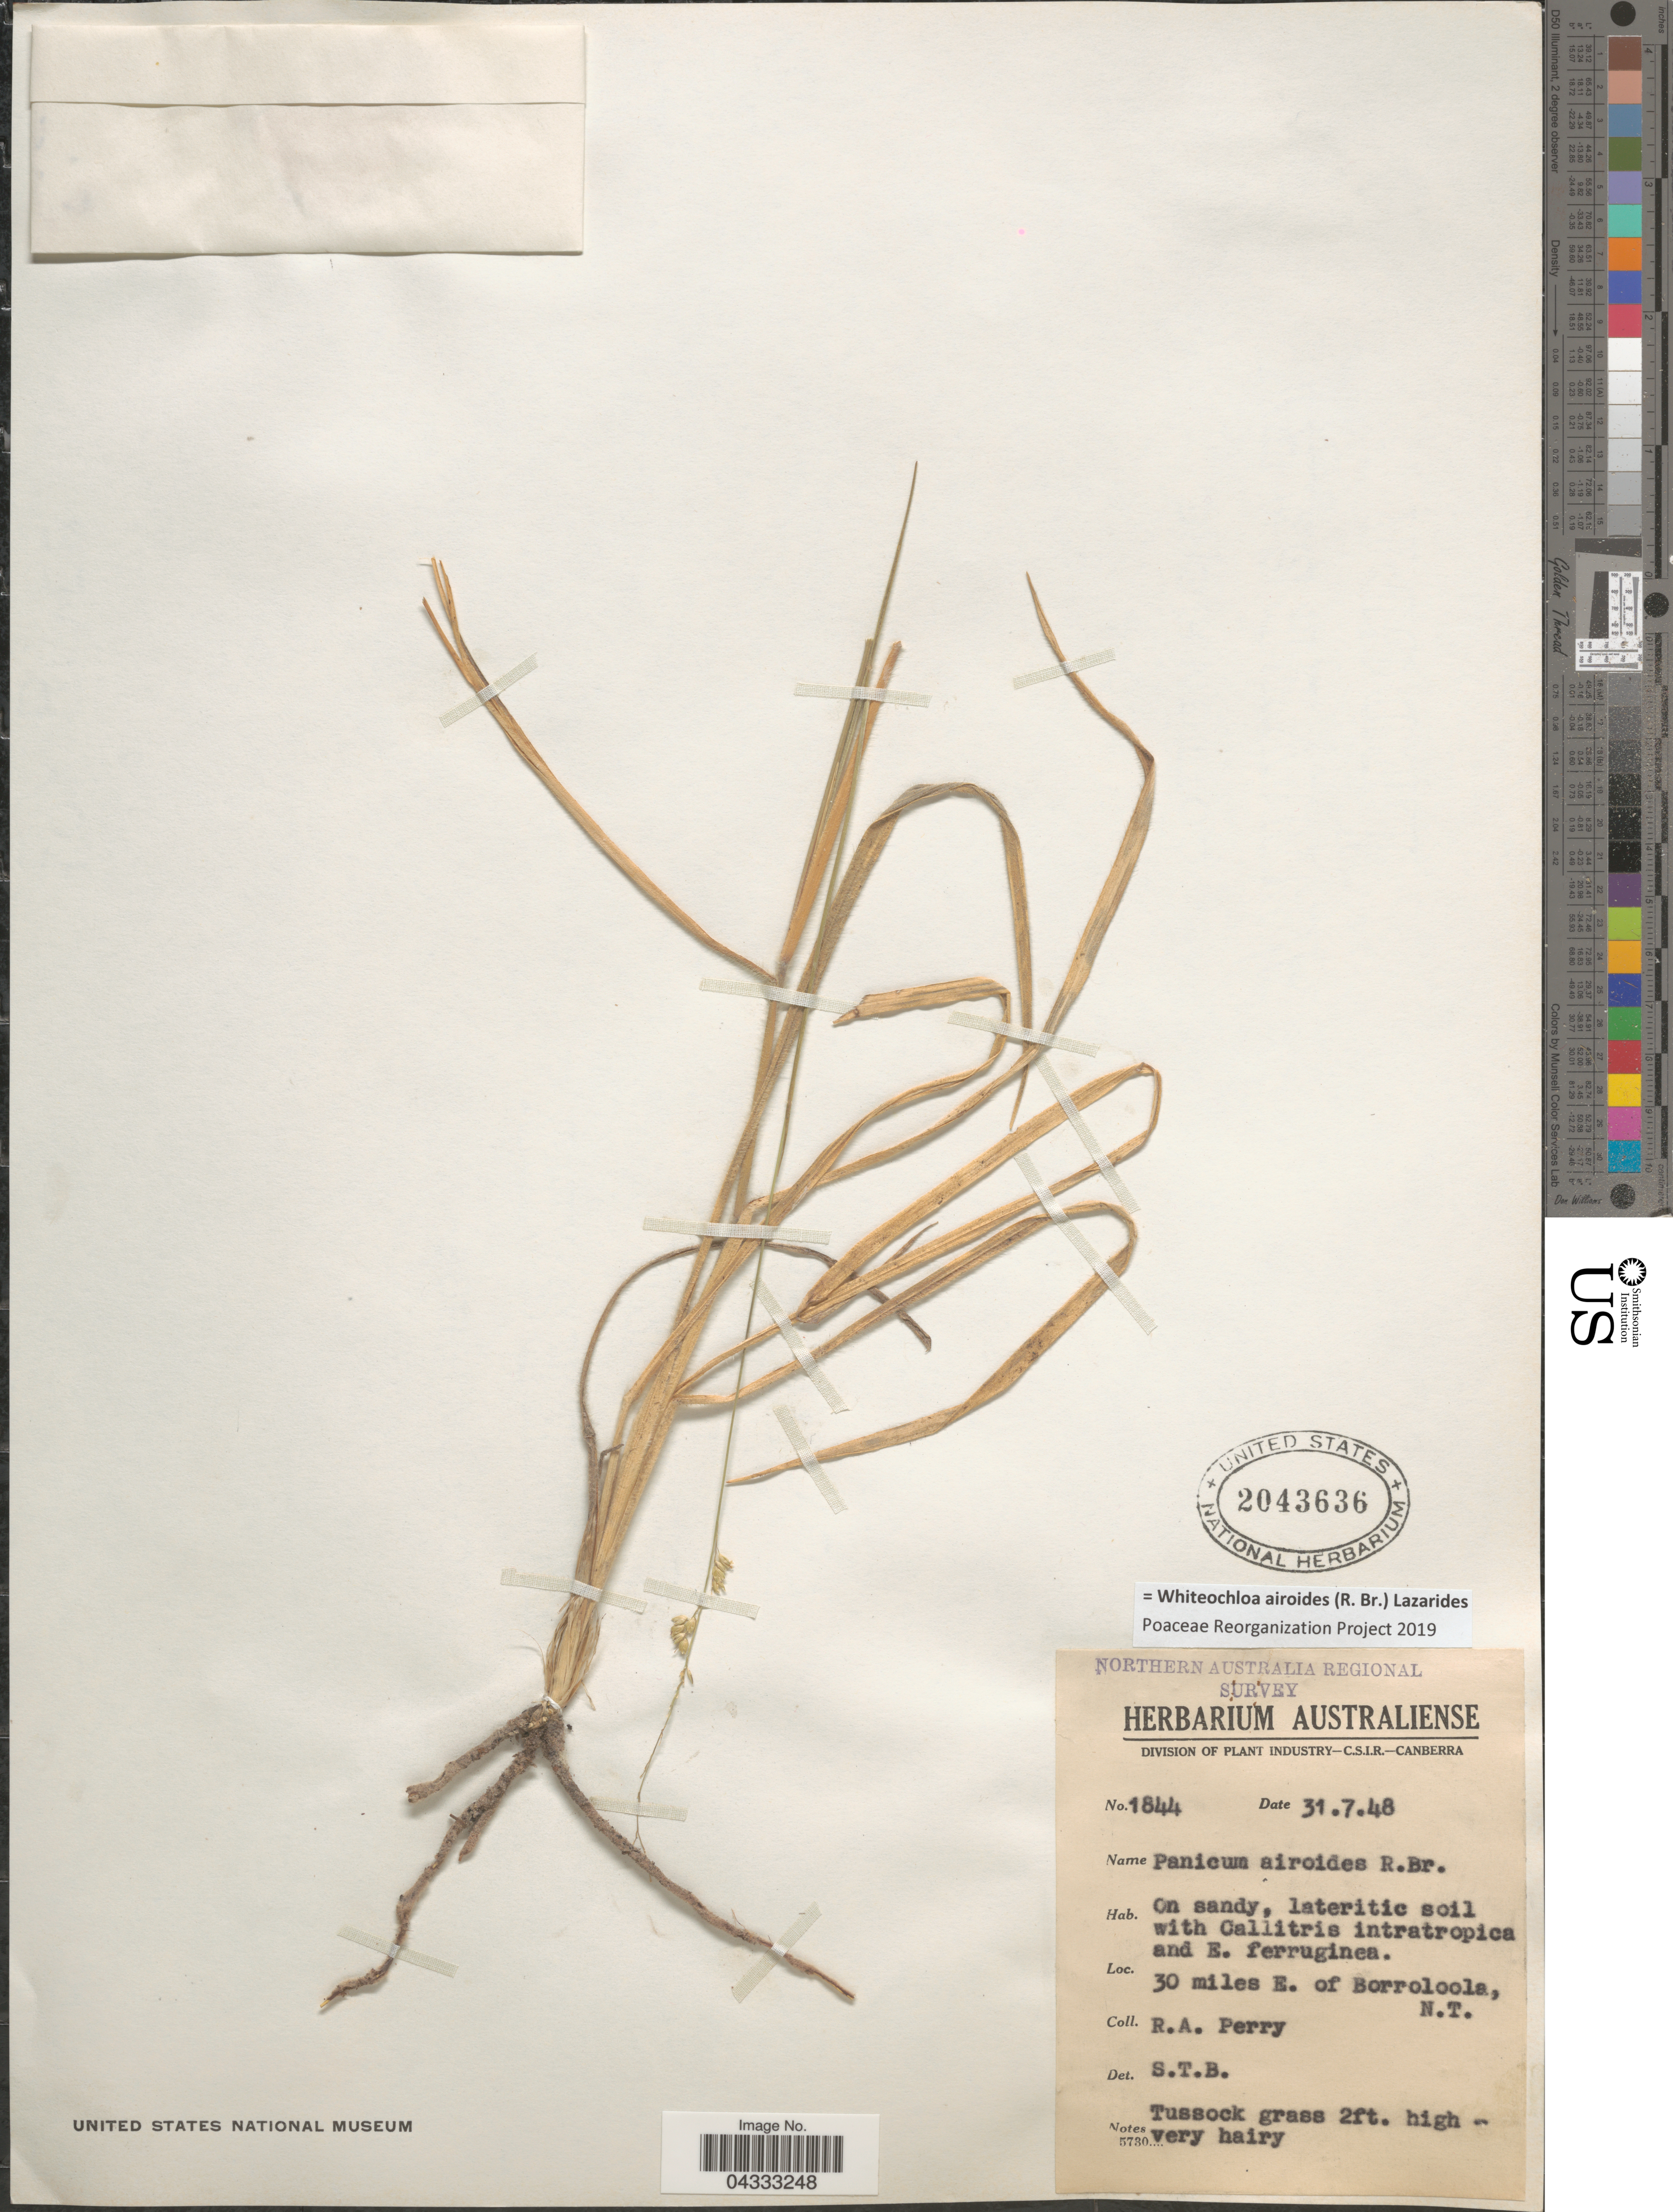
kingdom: Plantae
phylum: Tracheophyta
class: Liliopsida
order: Poales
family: Poaceae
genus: Whiteochloa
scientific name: Whiteochloa airoides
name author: (R.W. Br.) Lazarides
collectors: Perry, R. A.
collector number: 1844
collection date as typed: Transcribed d/m/y: 31/7/48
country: Australia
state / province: Northern Territory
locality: Northern Australia Regional Survey. 30 miles E. of Borroloola.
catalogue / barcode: US 2043636